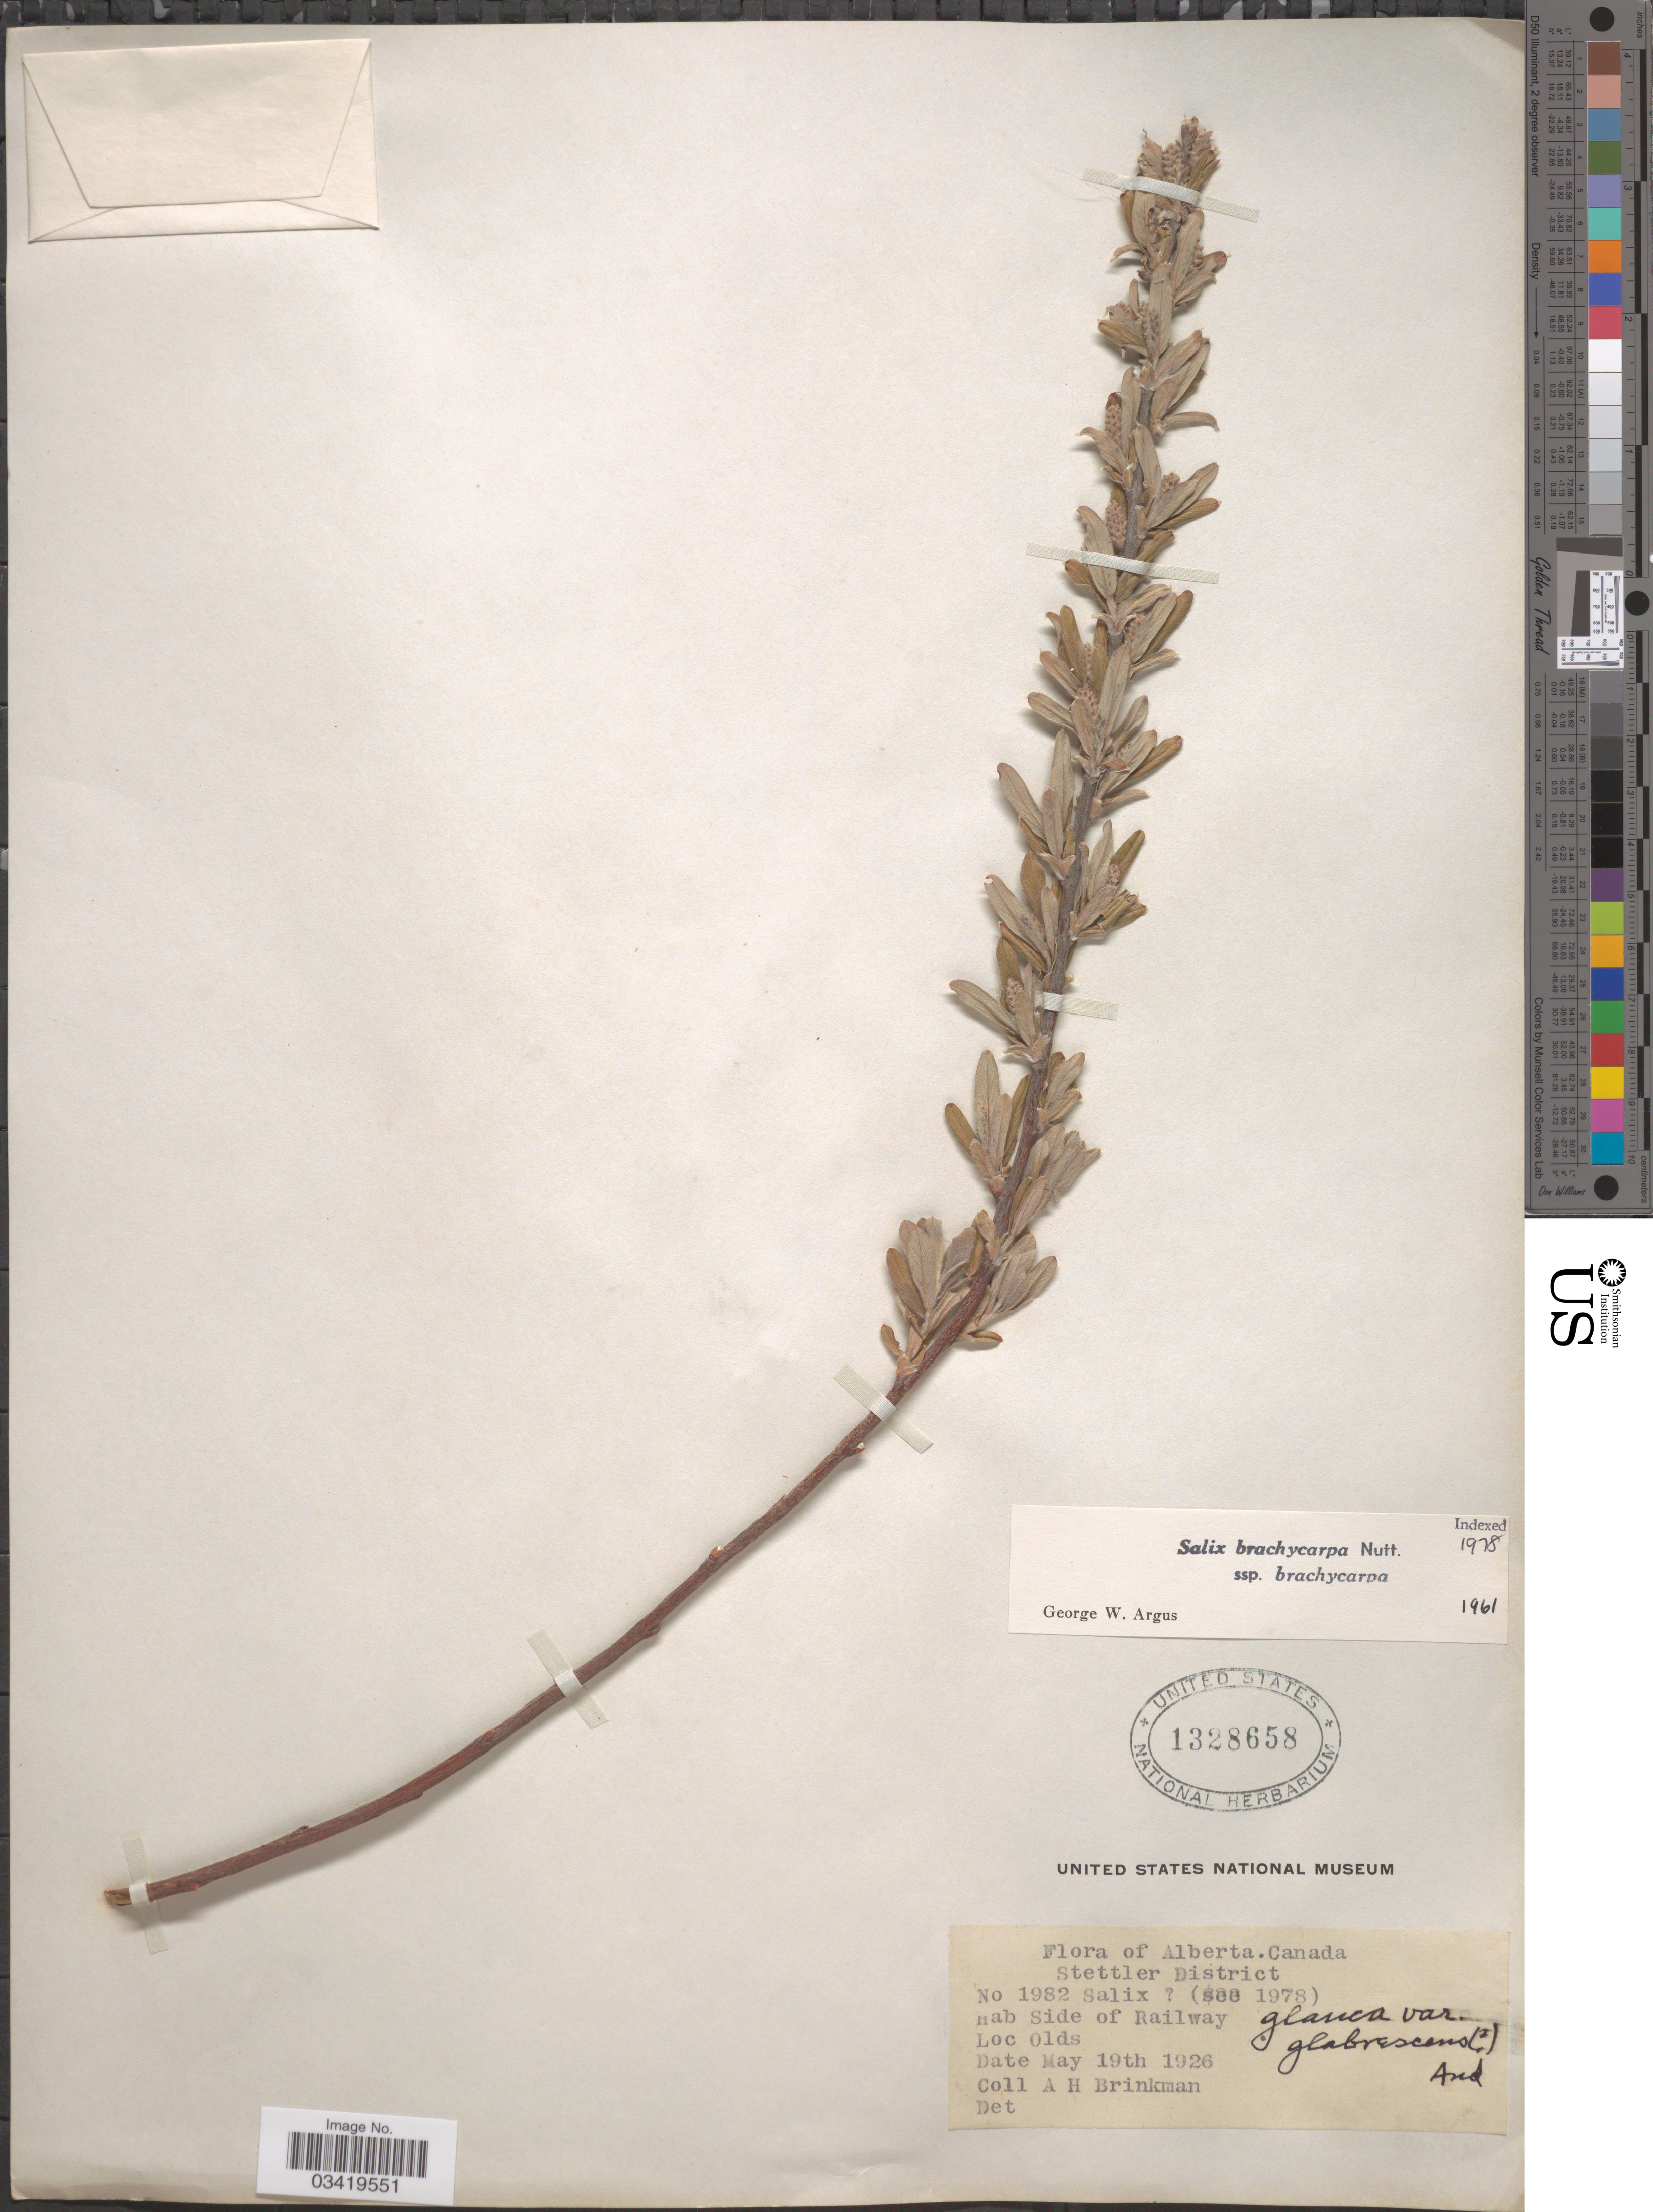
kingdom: Plantae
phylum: Tracheophyta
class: Magnoliopsida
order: Malpighiales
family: Salicaceae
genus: Salix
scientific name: Salix brachycarpa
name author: Nutt.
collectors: A. Brinkman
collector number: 1982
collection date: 1926-05-19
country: Canada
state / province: Alberta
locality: Stettler District. Side of Railway. Olds.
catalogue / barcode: US 1328658